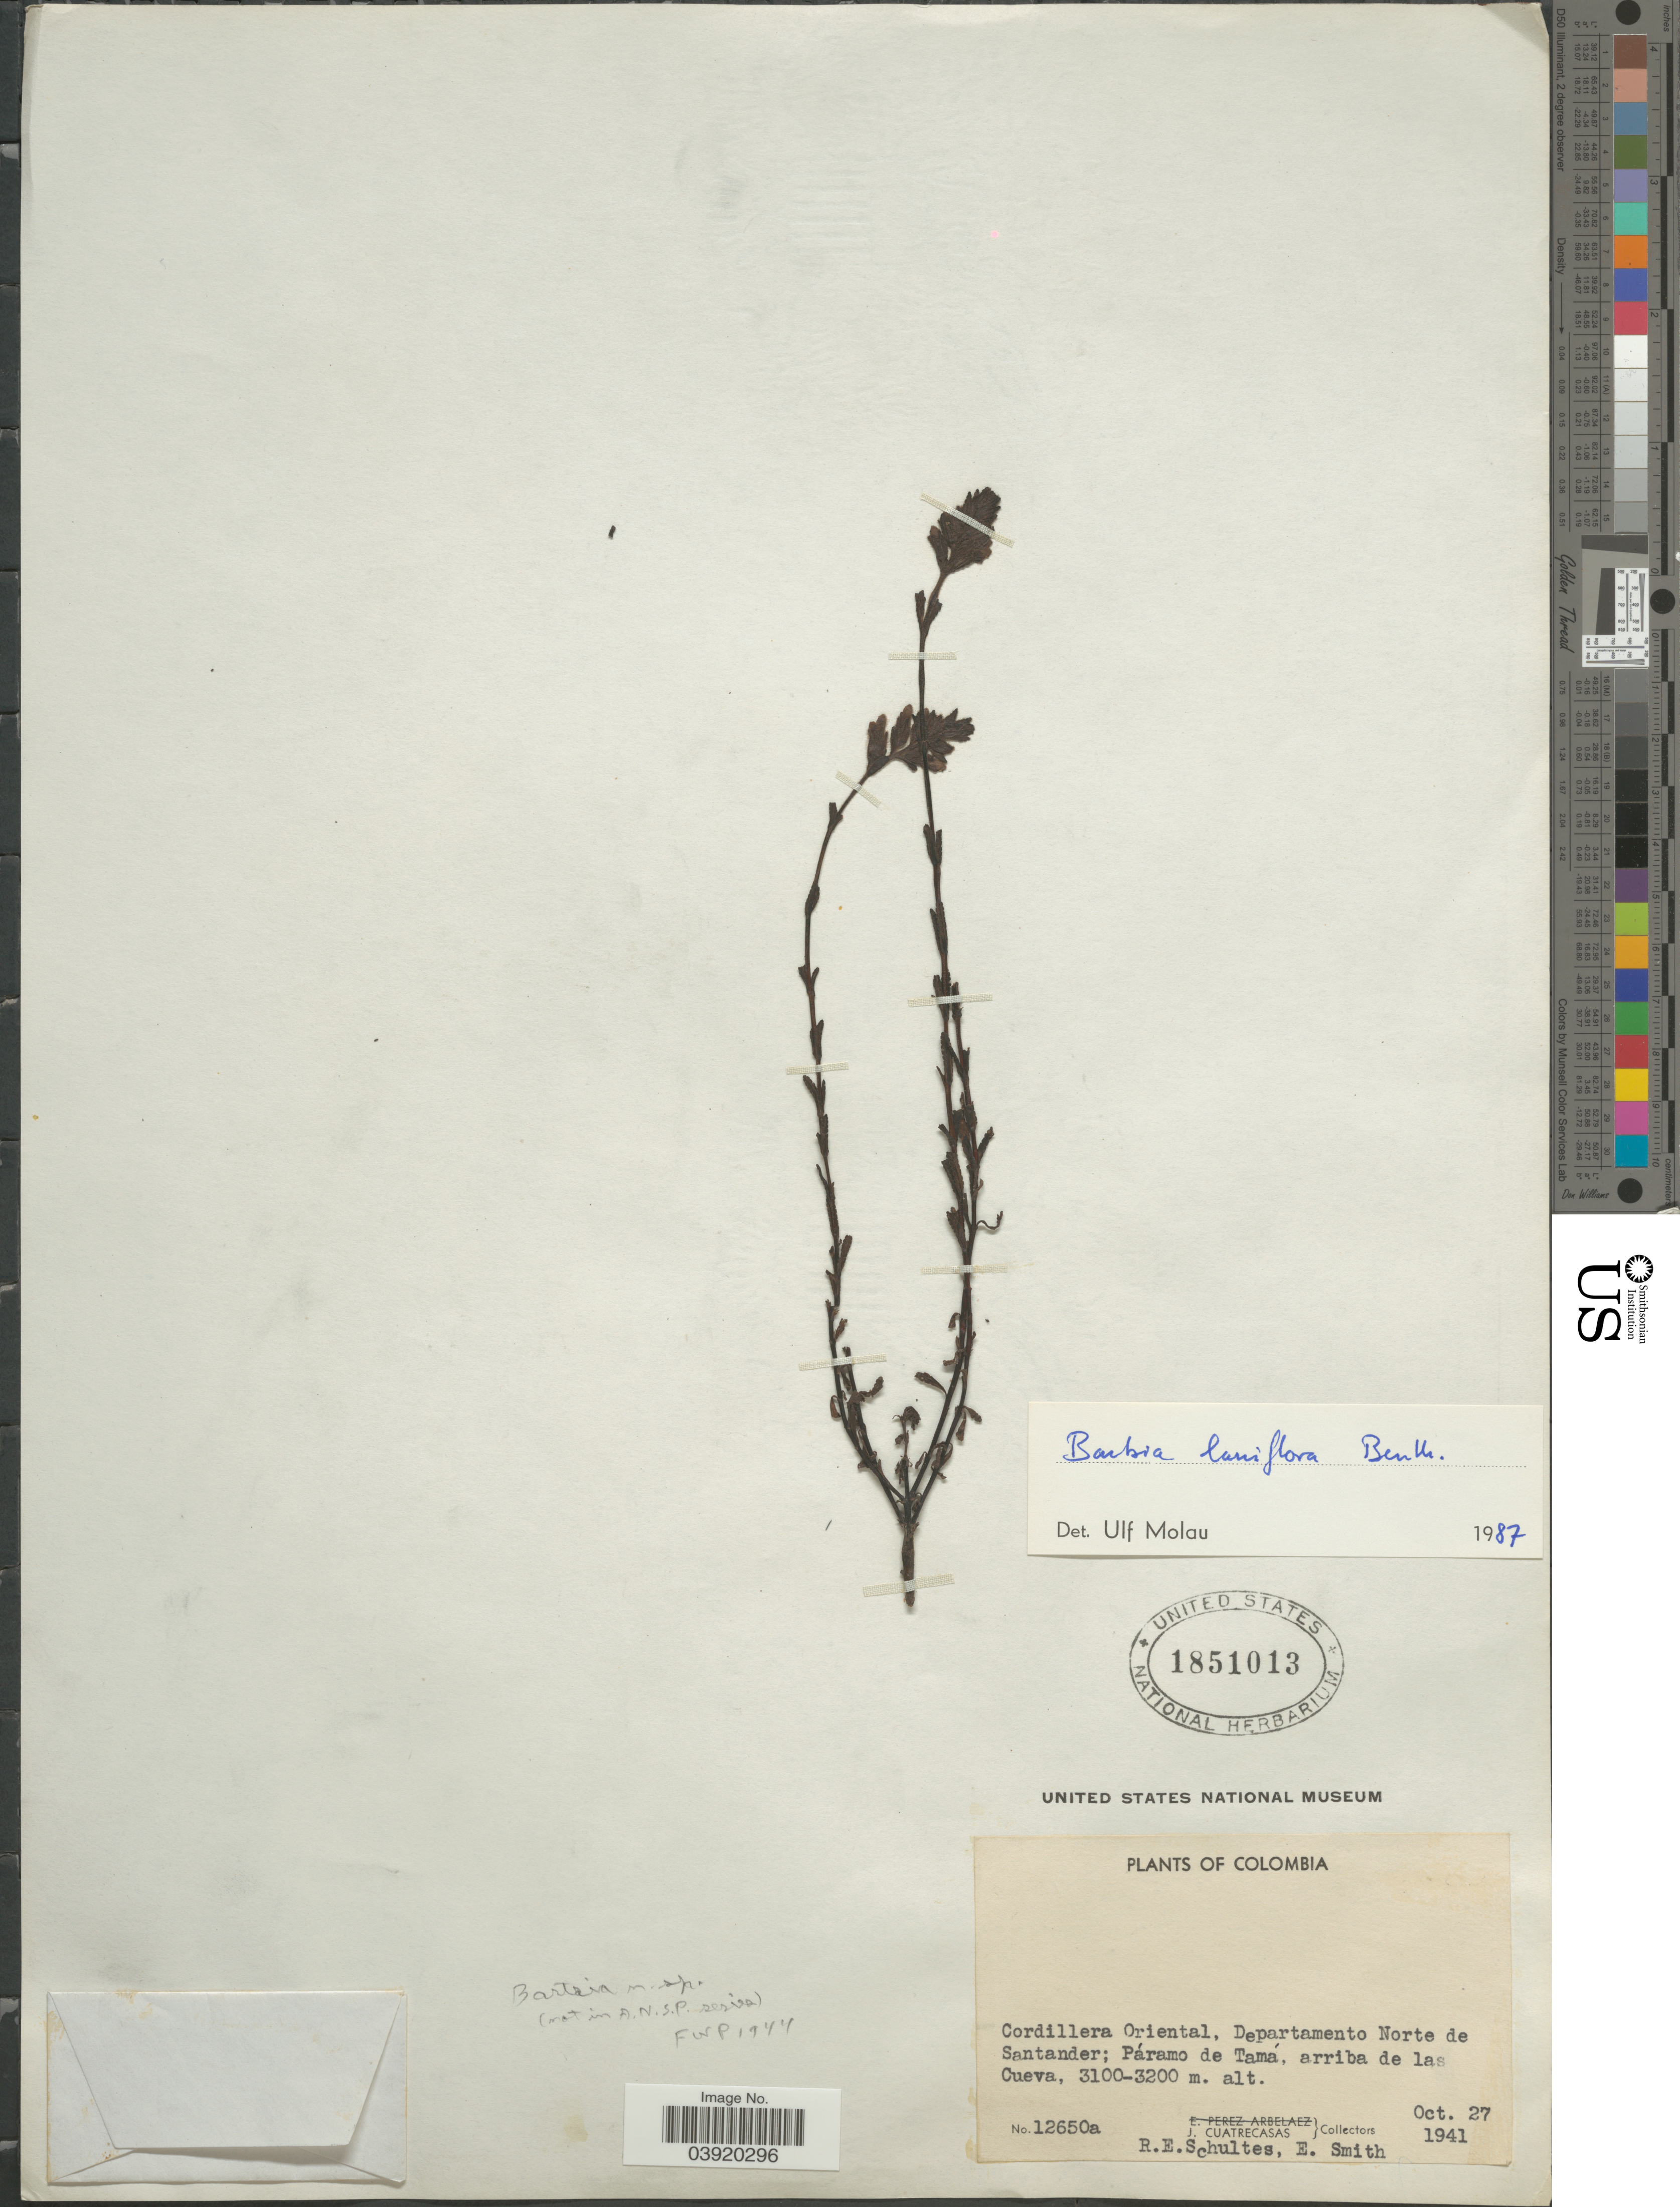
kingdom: Plantae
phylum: Tracheophyta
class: Magnoliopsida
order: Lamiales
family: Orobanchaceae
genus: Bartsia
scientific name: Bartsia laniflora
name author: Benth.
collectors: J. Cuatrecasas, R. E. Schultes & E. Smith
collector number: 12650a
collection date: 1941-10-27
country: Colombia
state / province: Norte de Santander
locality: Cordillera Oriental, Departamento Norte de Santander; Páramo de Tamá, arriba de las Cueva.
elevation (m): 3100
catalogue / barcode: US 1851013